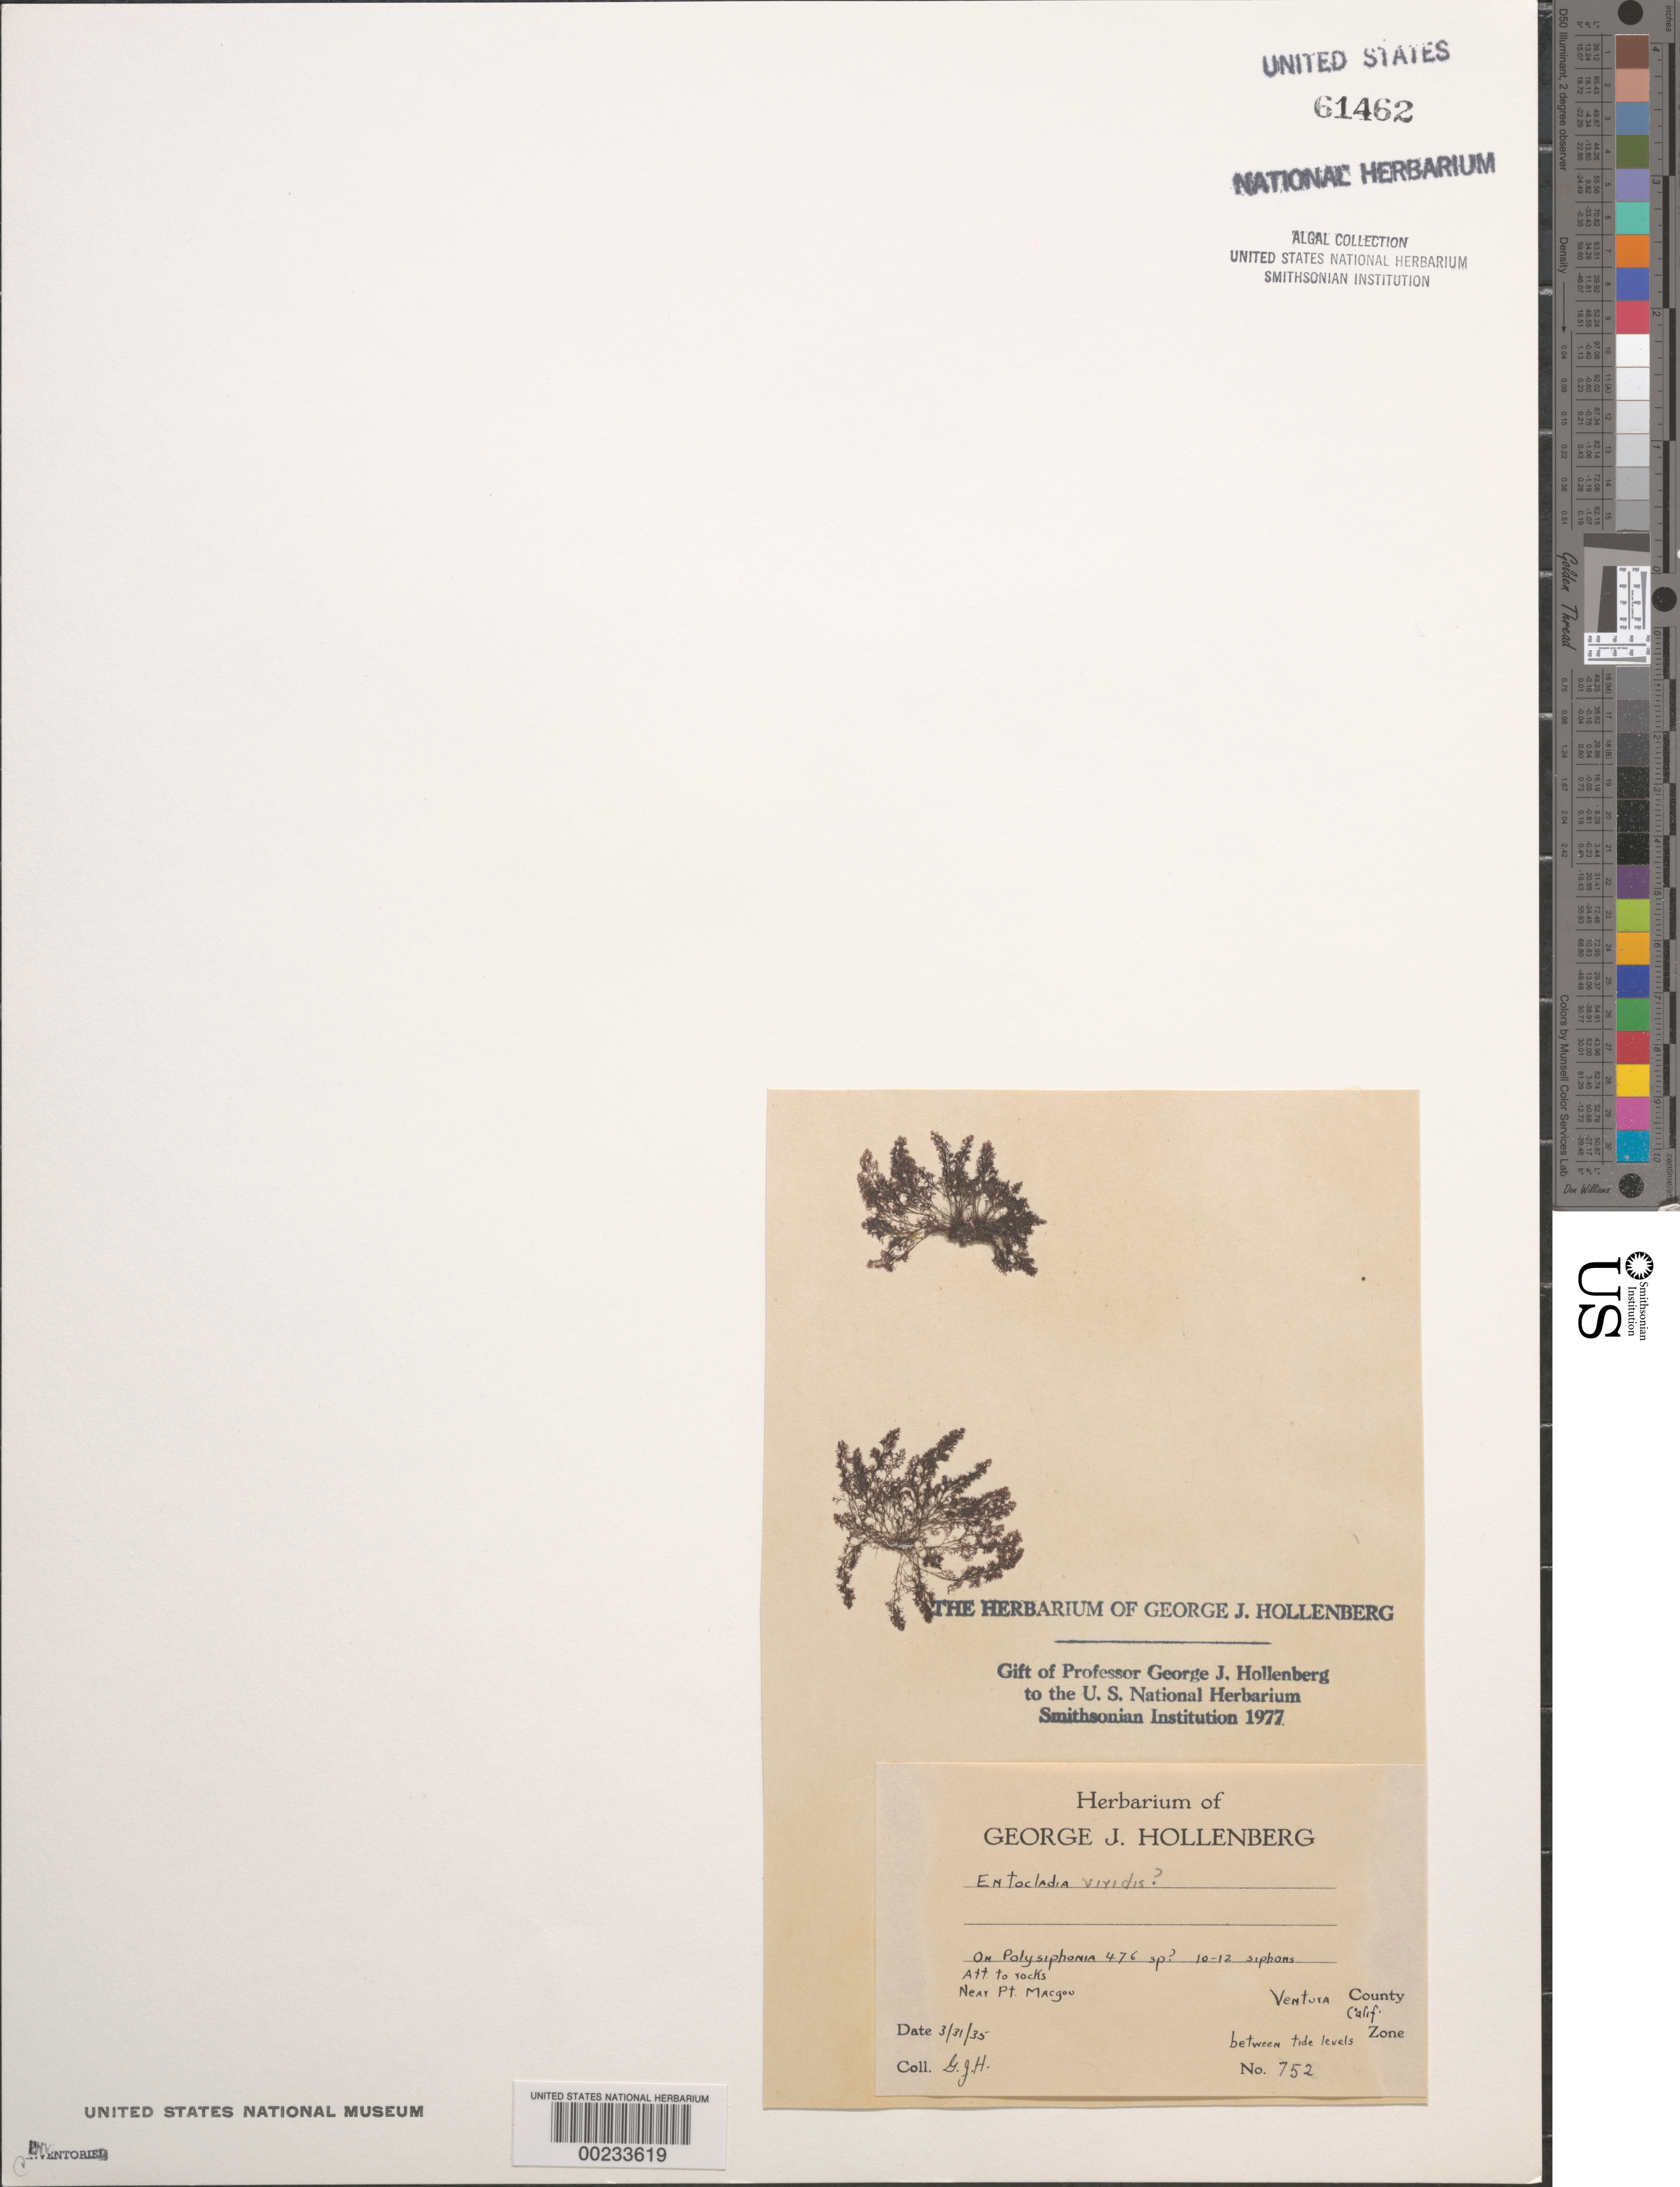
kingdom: Plantae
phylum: Chlorophyta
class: Ulvophyceae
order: Ulvales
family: Ulvellaceae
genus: Ulvella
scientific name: Ulvella viridis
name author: (Reinke) R. Nielsen et al.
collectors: G. Hollenberg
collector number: GJH 752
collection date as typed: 31 Mar 1935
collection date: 1935-03-31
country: United States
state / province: California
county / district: Ventura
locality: Near Point Mugu (Pt. Magu)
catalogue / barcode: US 61462